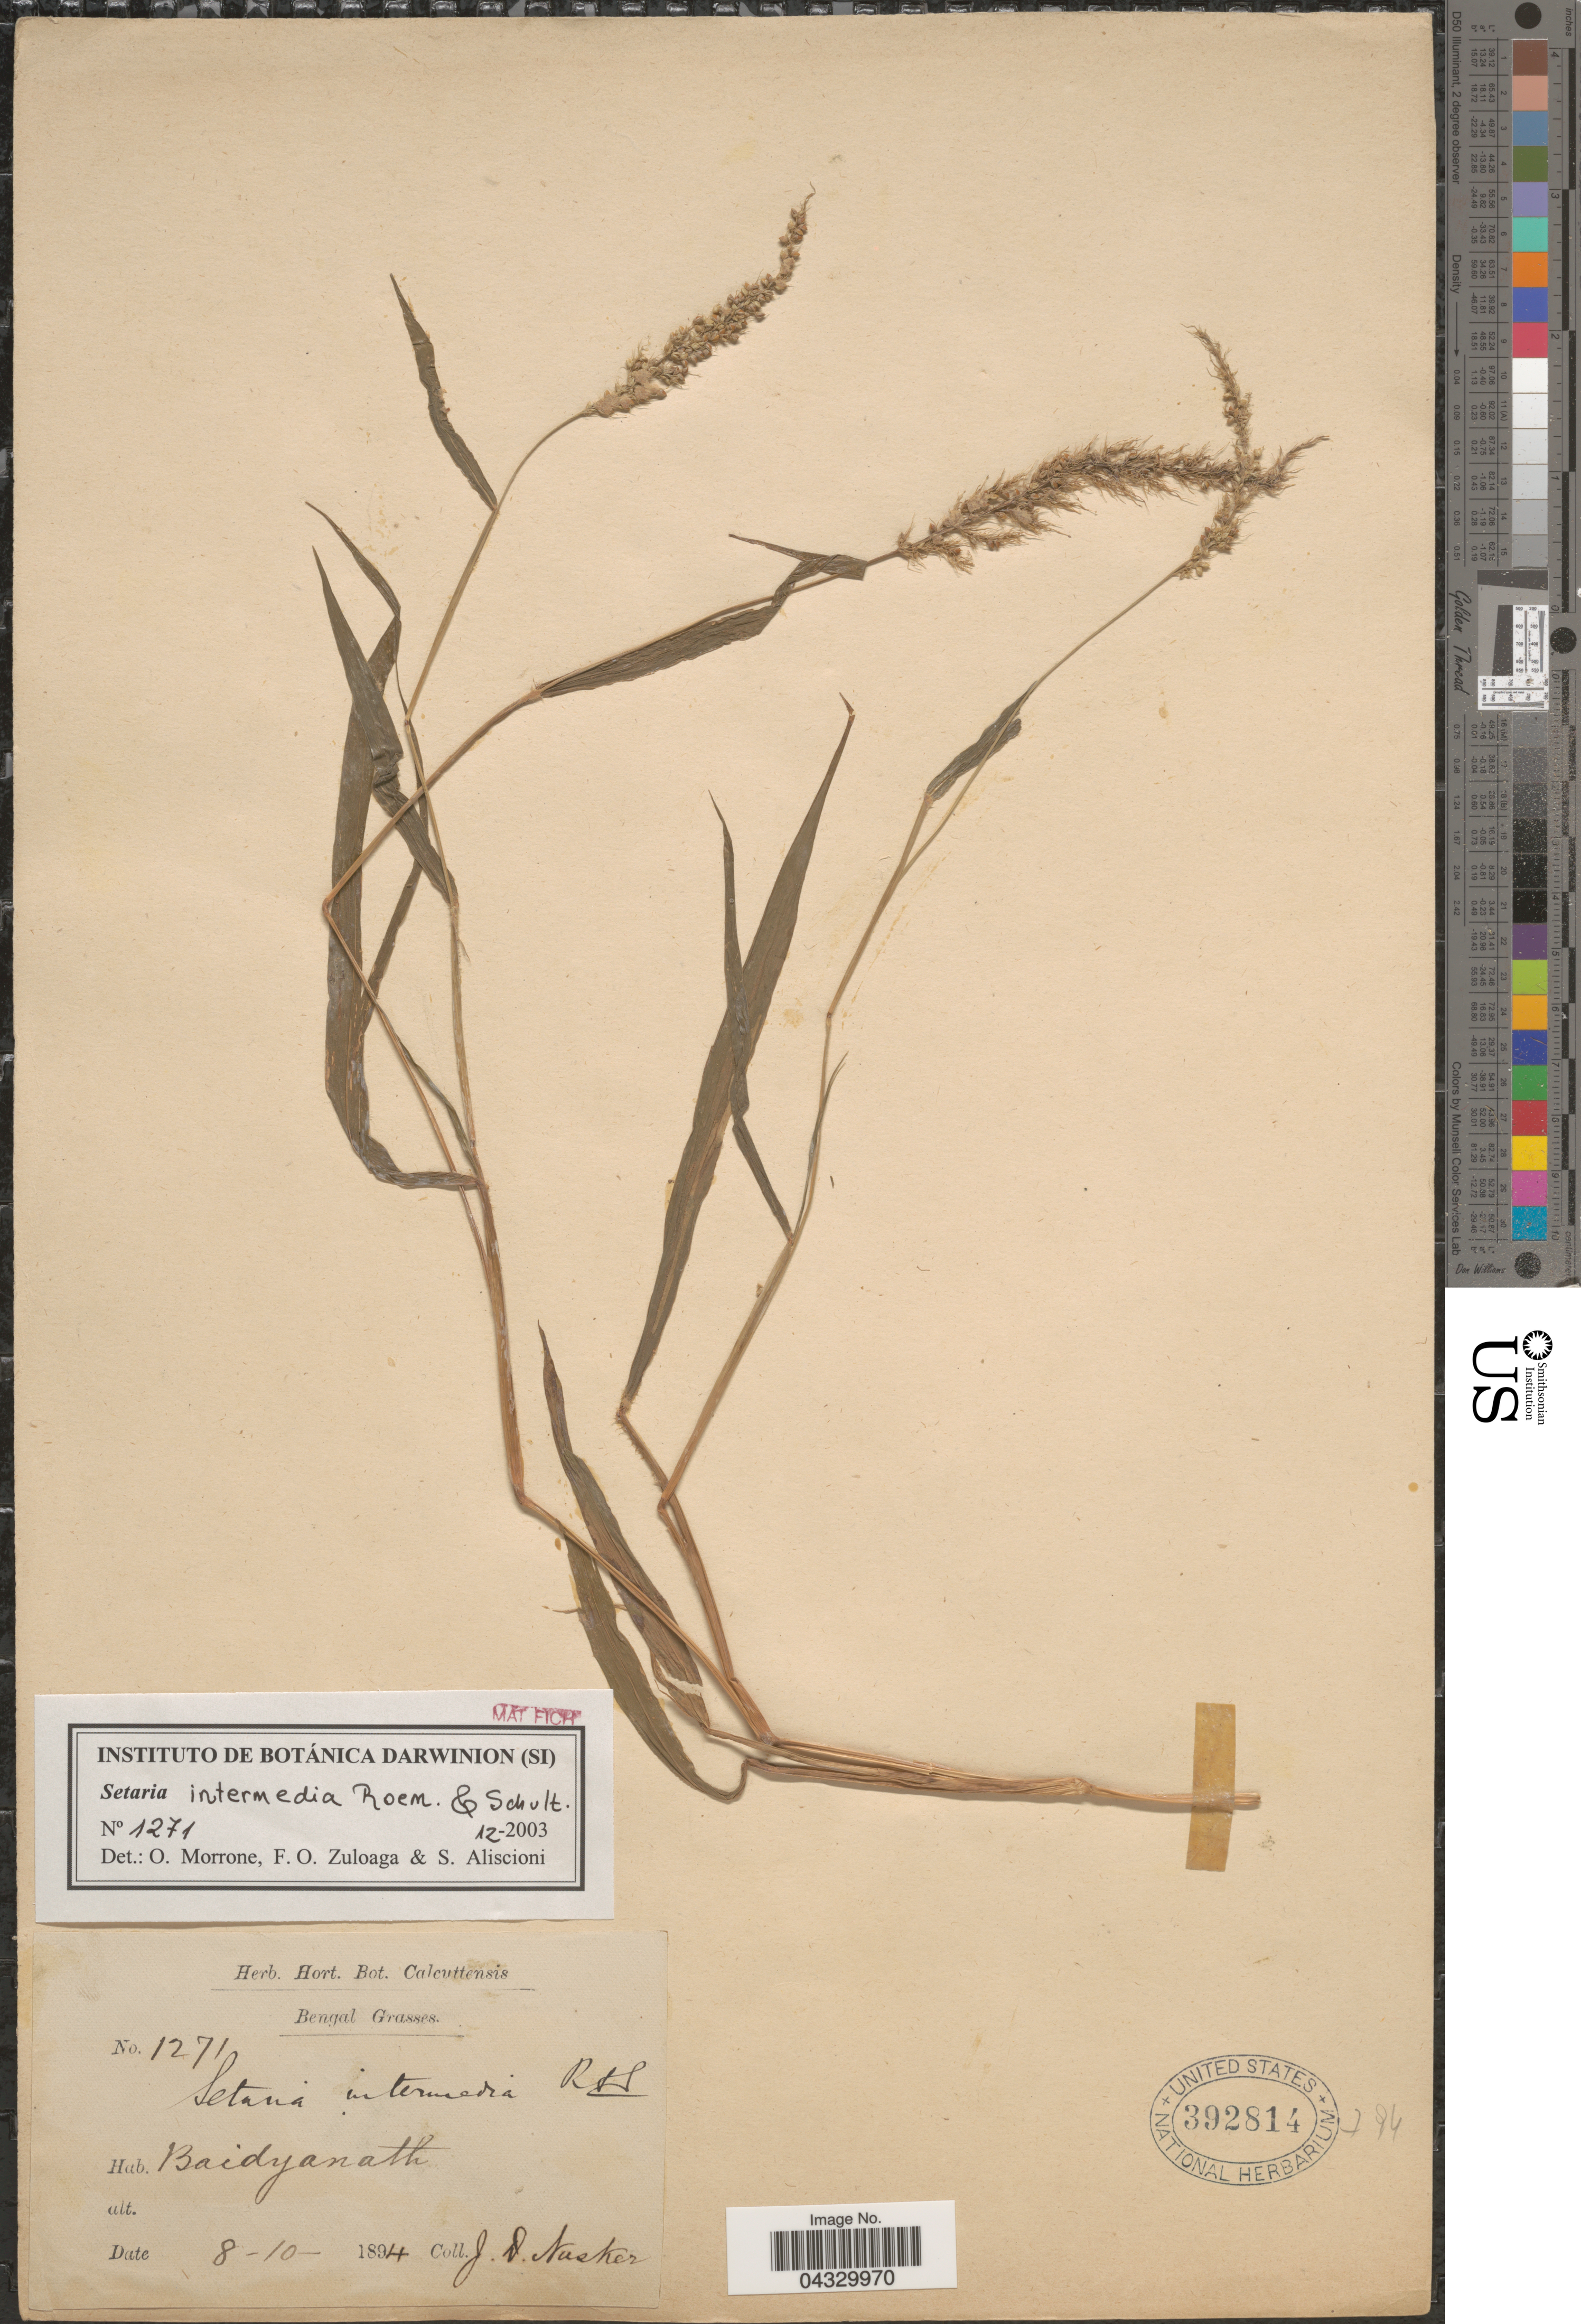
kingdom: Plantae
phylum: Tracheophyta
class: Liliopsida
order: Poales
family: Poaceae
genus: Setaria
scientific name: Setaria intermedia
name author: Roem. & Schult.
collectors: J. D. Nusker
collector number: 1271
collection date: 1894-10-08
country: India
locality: Bengal. Baidyanath.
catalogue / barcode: US 392814